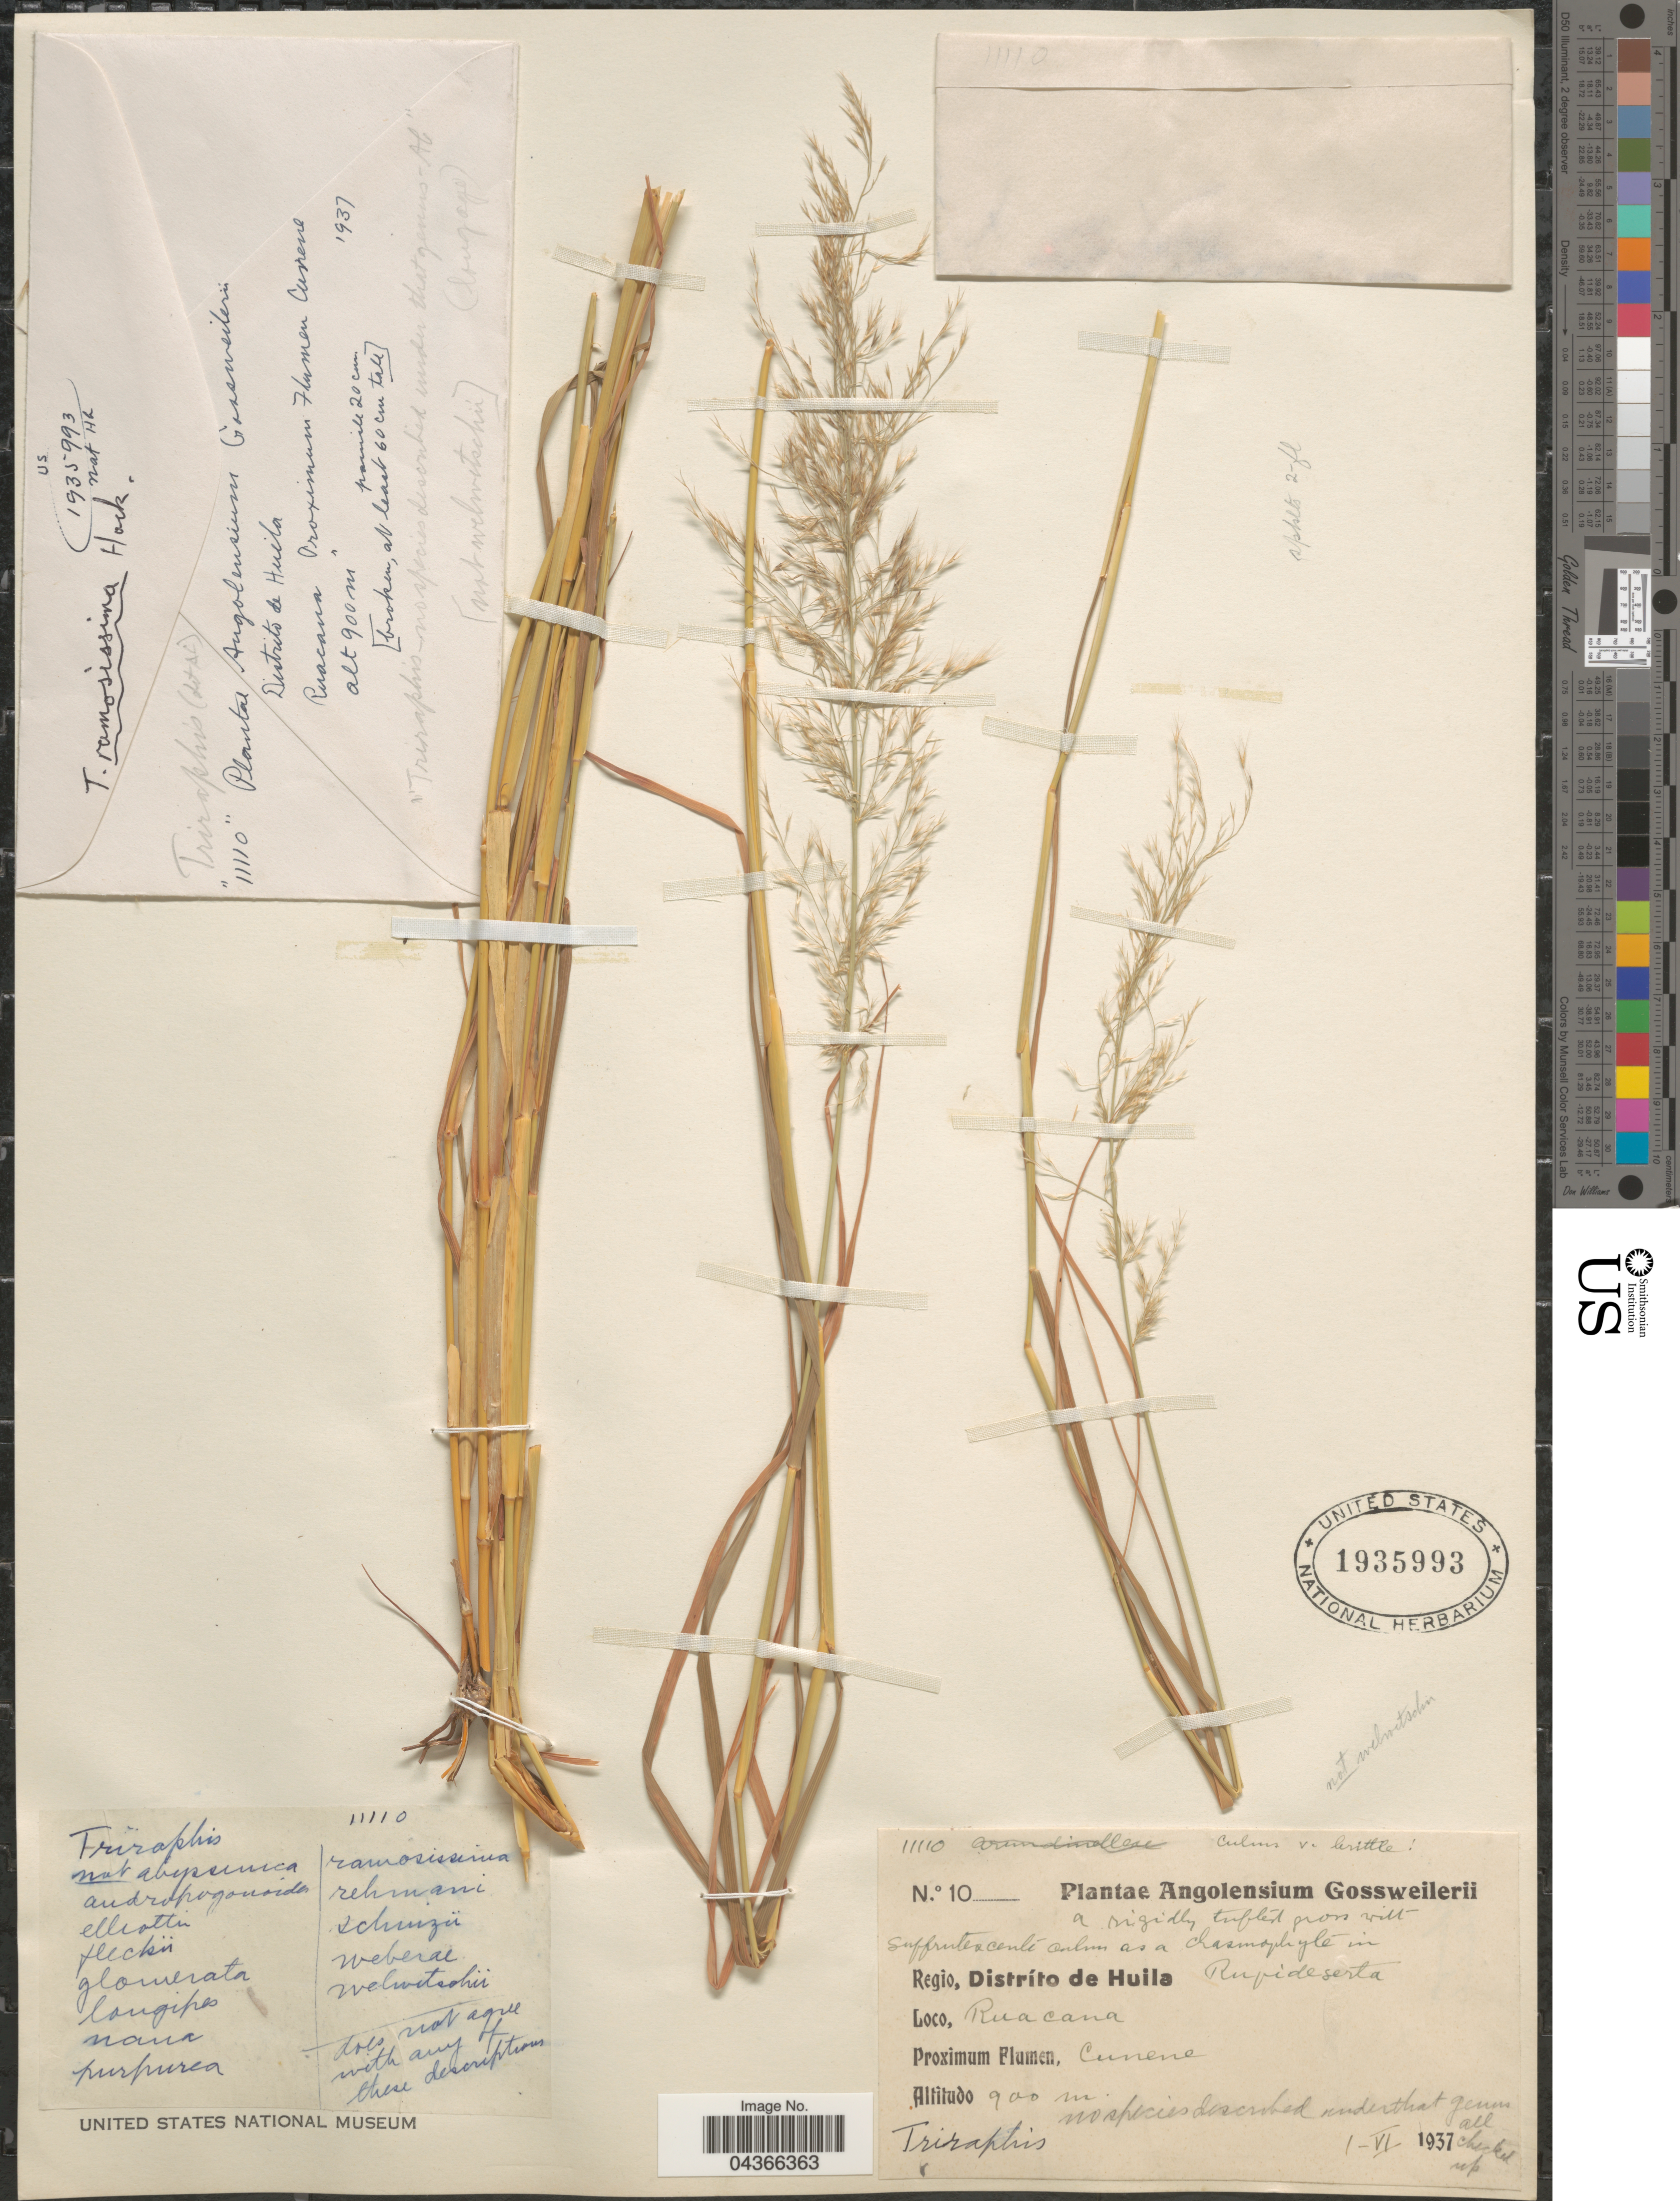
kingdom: Plantae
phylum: Tracheophyta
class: Liliopsida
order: Poales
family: Poaceae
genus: Triraphis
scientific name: Triraphis ramosissima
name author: Hack.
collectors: -. Gossweiler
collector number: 11110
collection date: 1937-06-01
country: Angola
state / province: Huila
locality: Regio, Distríto de Huila. Ruacana. Proximum Flumen, Cunene.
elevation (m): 900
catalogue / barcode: US 1935993